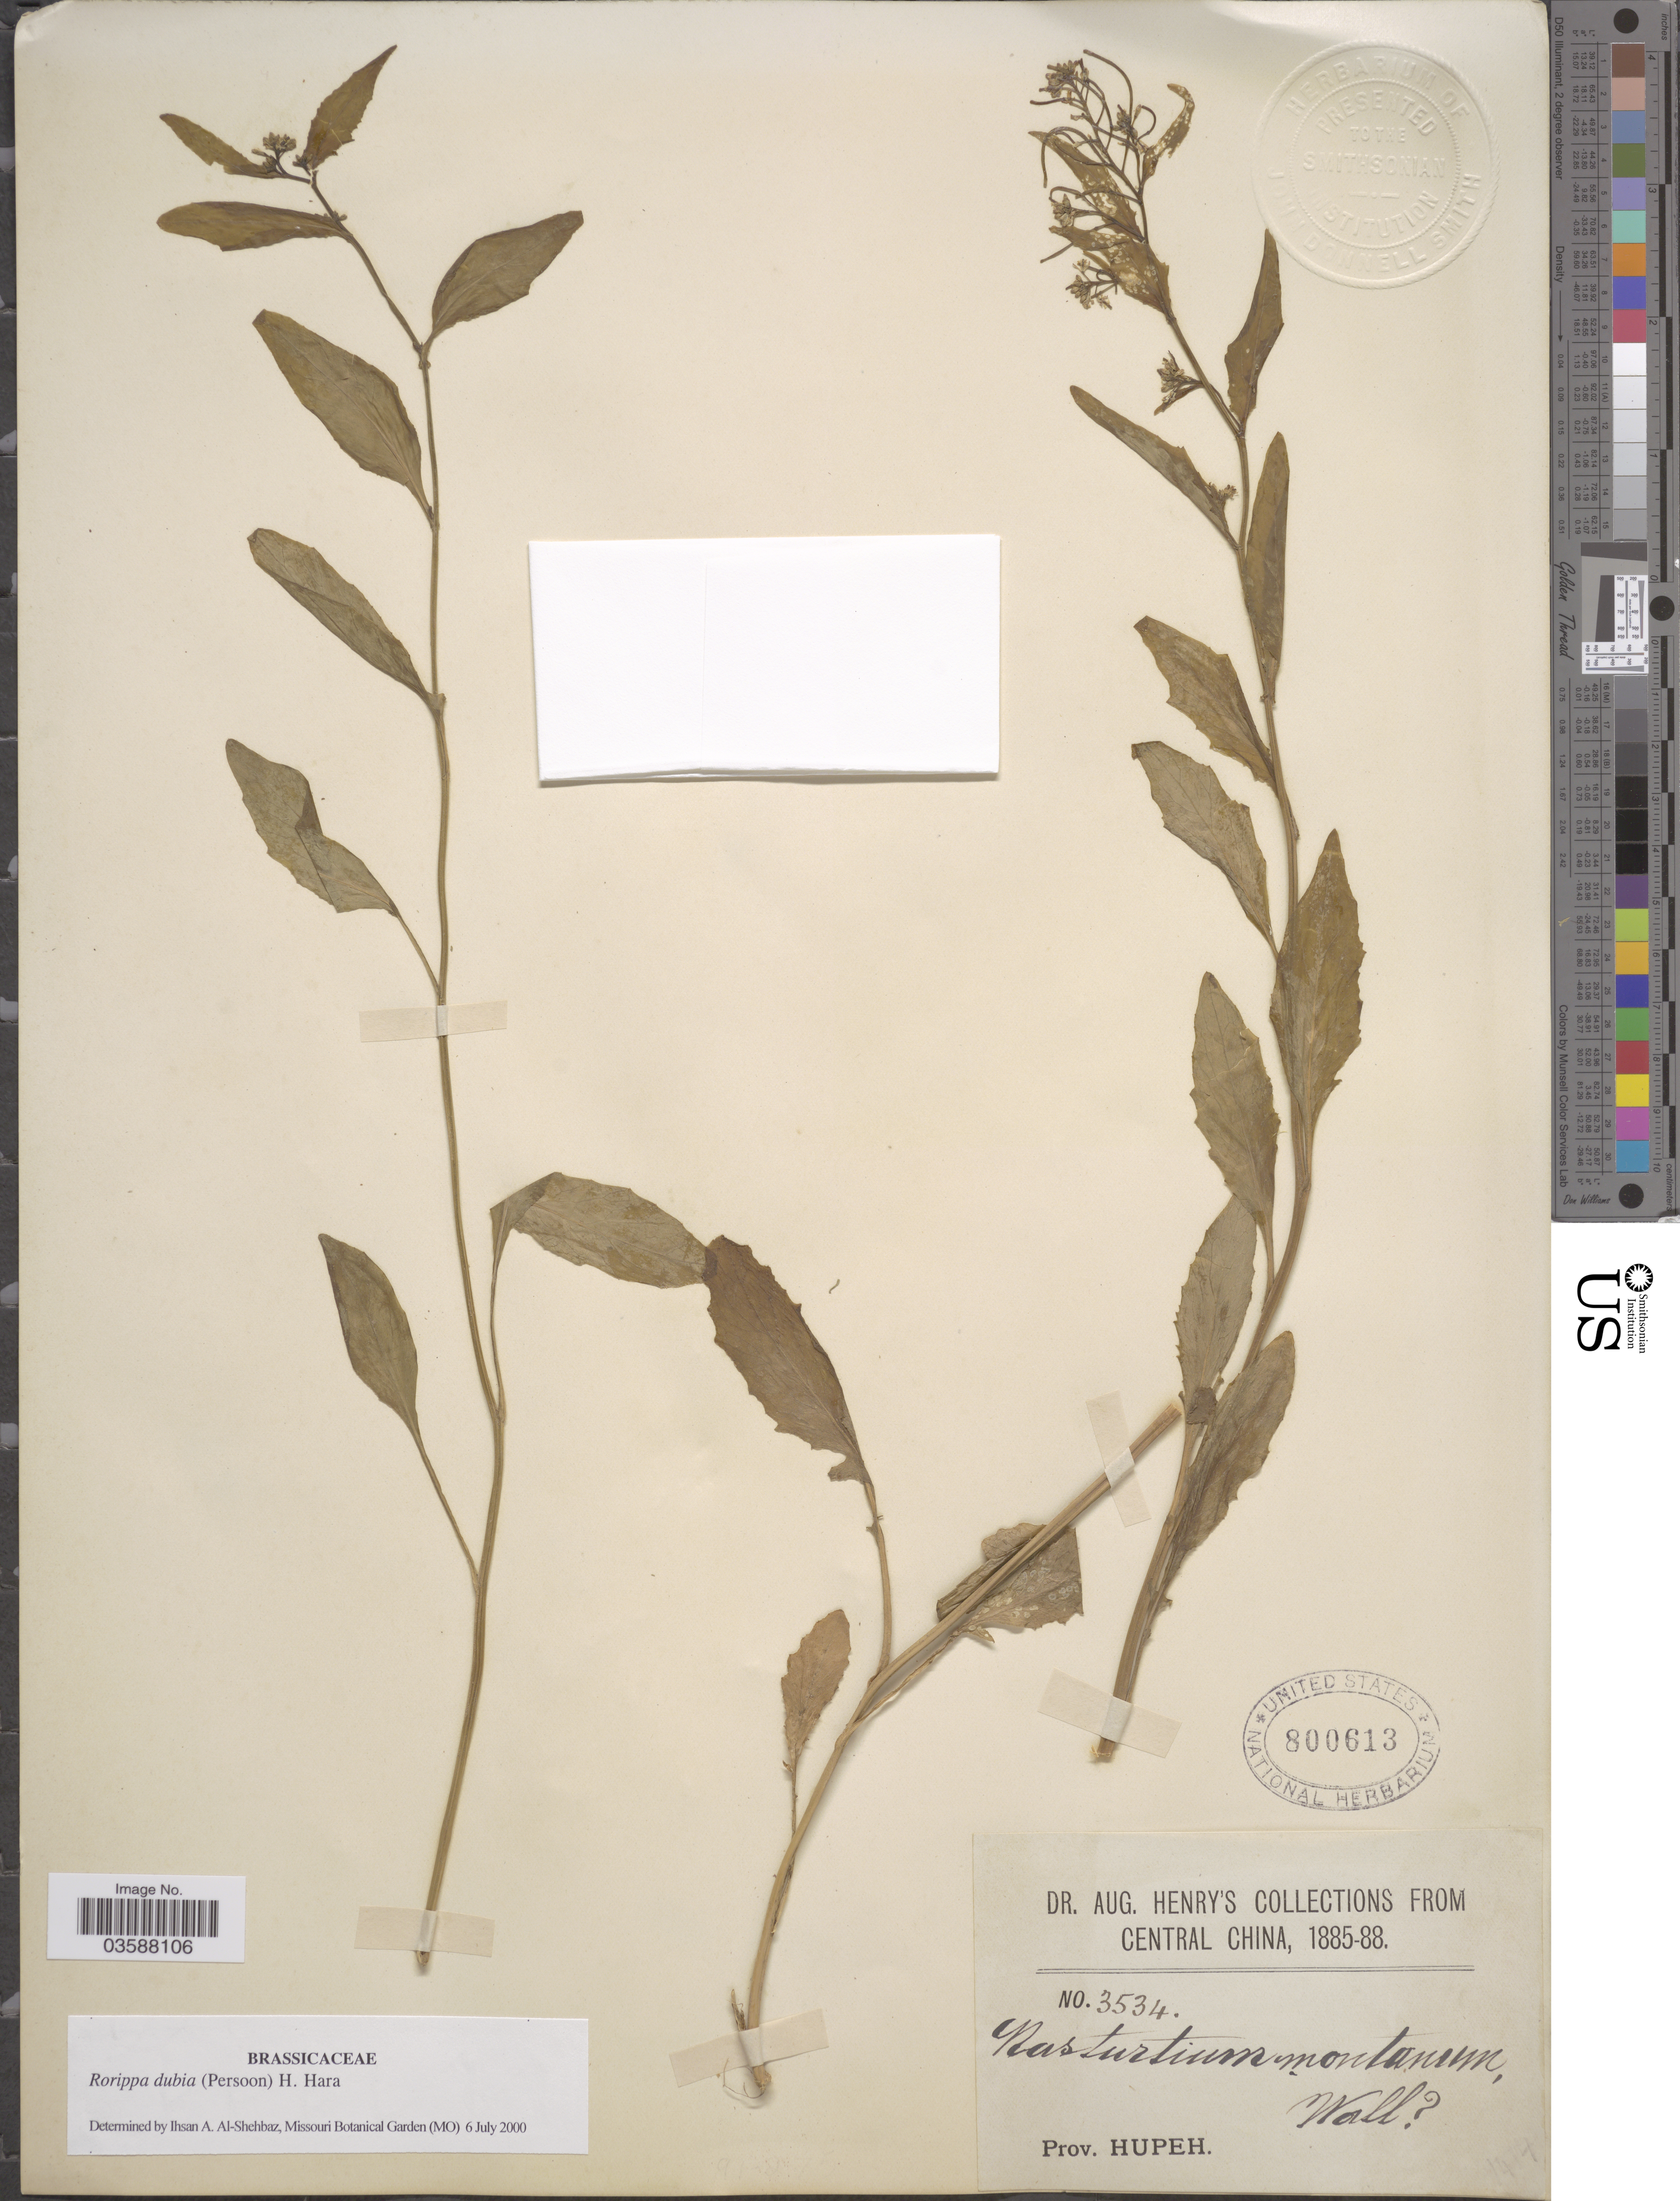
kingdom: Plantae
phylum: Tracheophyta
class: Magnoliopsida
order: Brassicales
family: Brassicaceae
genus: Rorippa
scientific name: Rorippa dubia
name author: (Pers.) H. Hara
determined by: Al-Shehbaz, I. A., (MO), Missouri Botanical Garden (UNITED STATES)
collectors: A. Henry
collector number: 3534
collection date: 1885/1888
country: China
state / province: Hubei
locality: Central China. Prov. Hupeh.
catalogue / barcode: US 800613